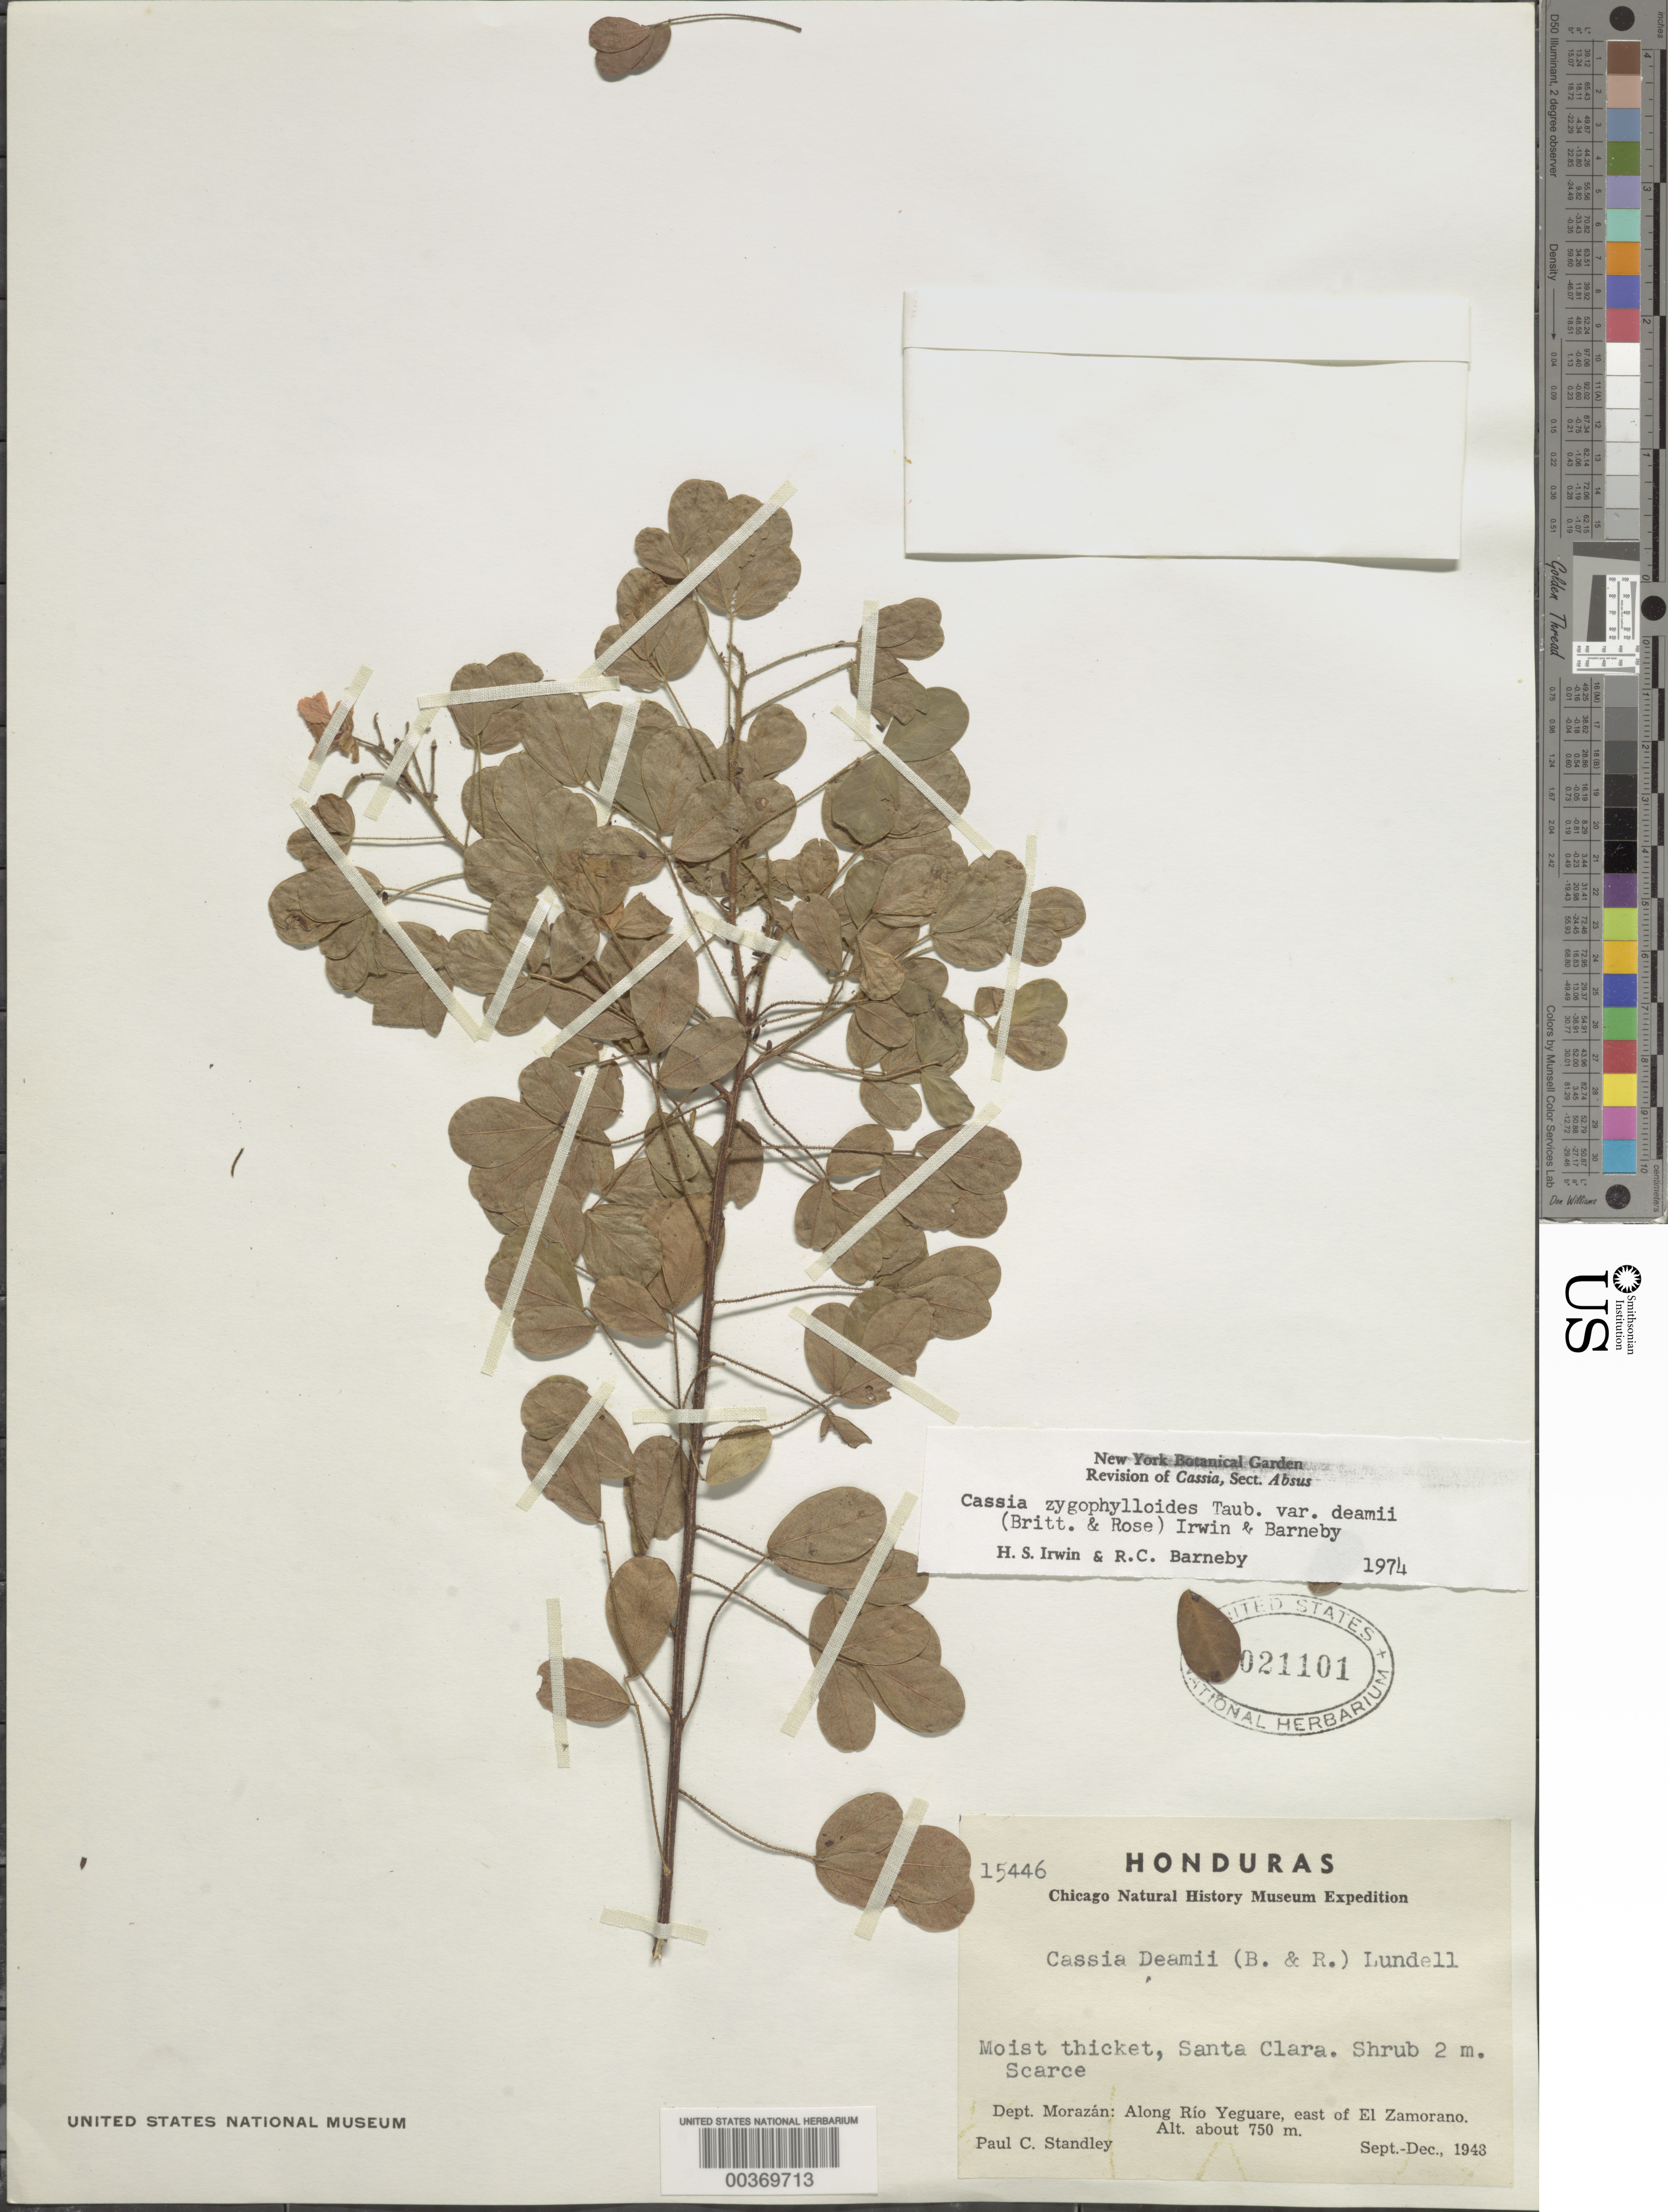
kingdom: Plantae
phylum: Tracheophyta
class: Magnoliopsida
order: Fabales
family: Fabaceae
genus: Chamaecrista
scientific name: Chamaecrista zygophylloides var. deamii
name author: (Britton & Rose) H.S. Irwin & Barneby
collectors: P. C. Standley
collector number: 15446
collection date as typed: Sep 1943 to -- Dec 1943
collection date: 1943-09/1943-12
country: Honduras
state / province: Fco. Morazán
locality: Santa Clara; along río Yeguare, E of El Zamorano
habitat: Moist thicket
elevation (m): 750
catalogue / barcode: US 2021101